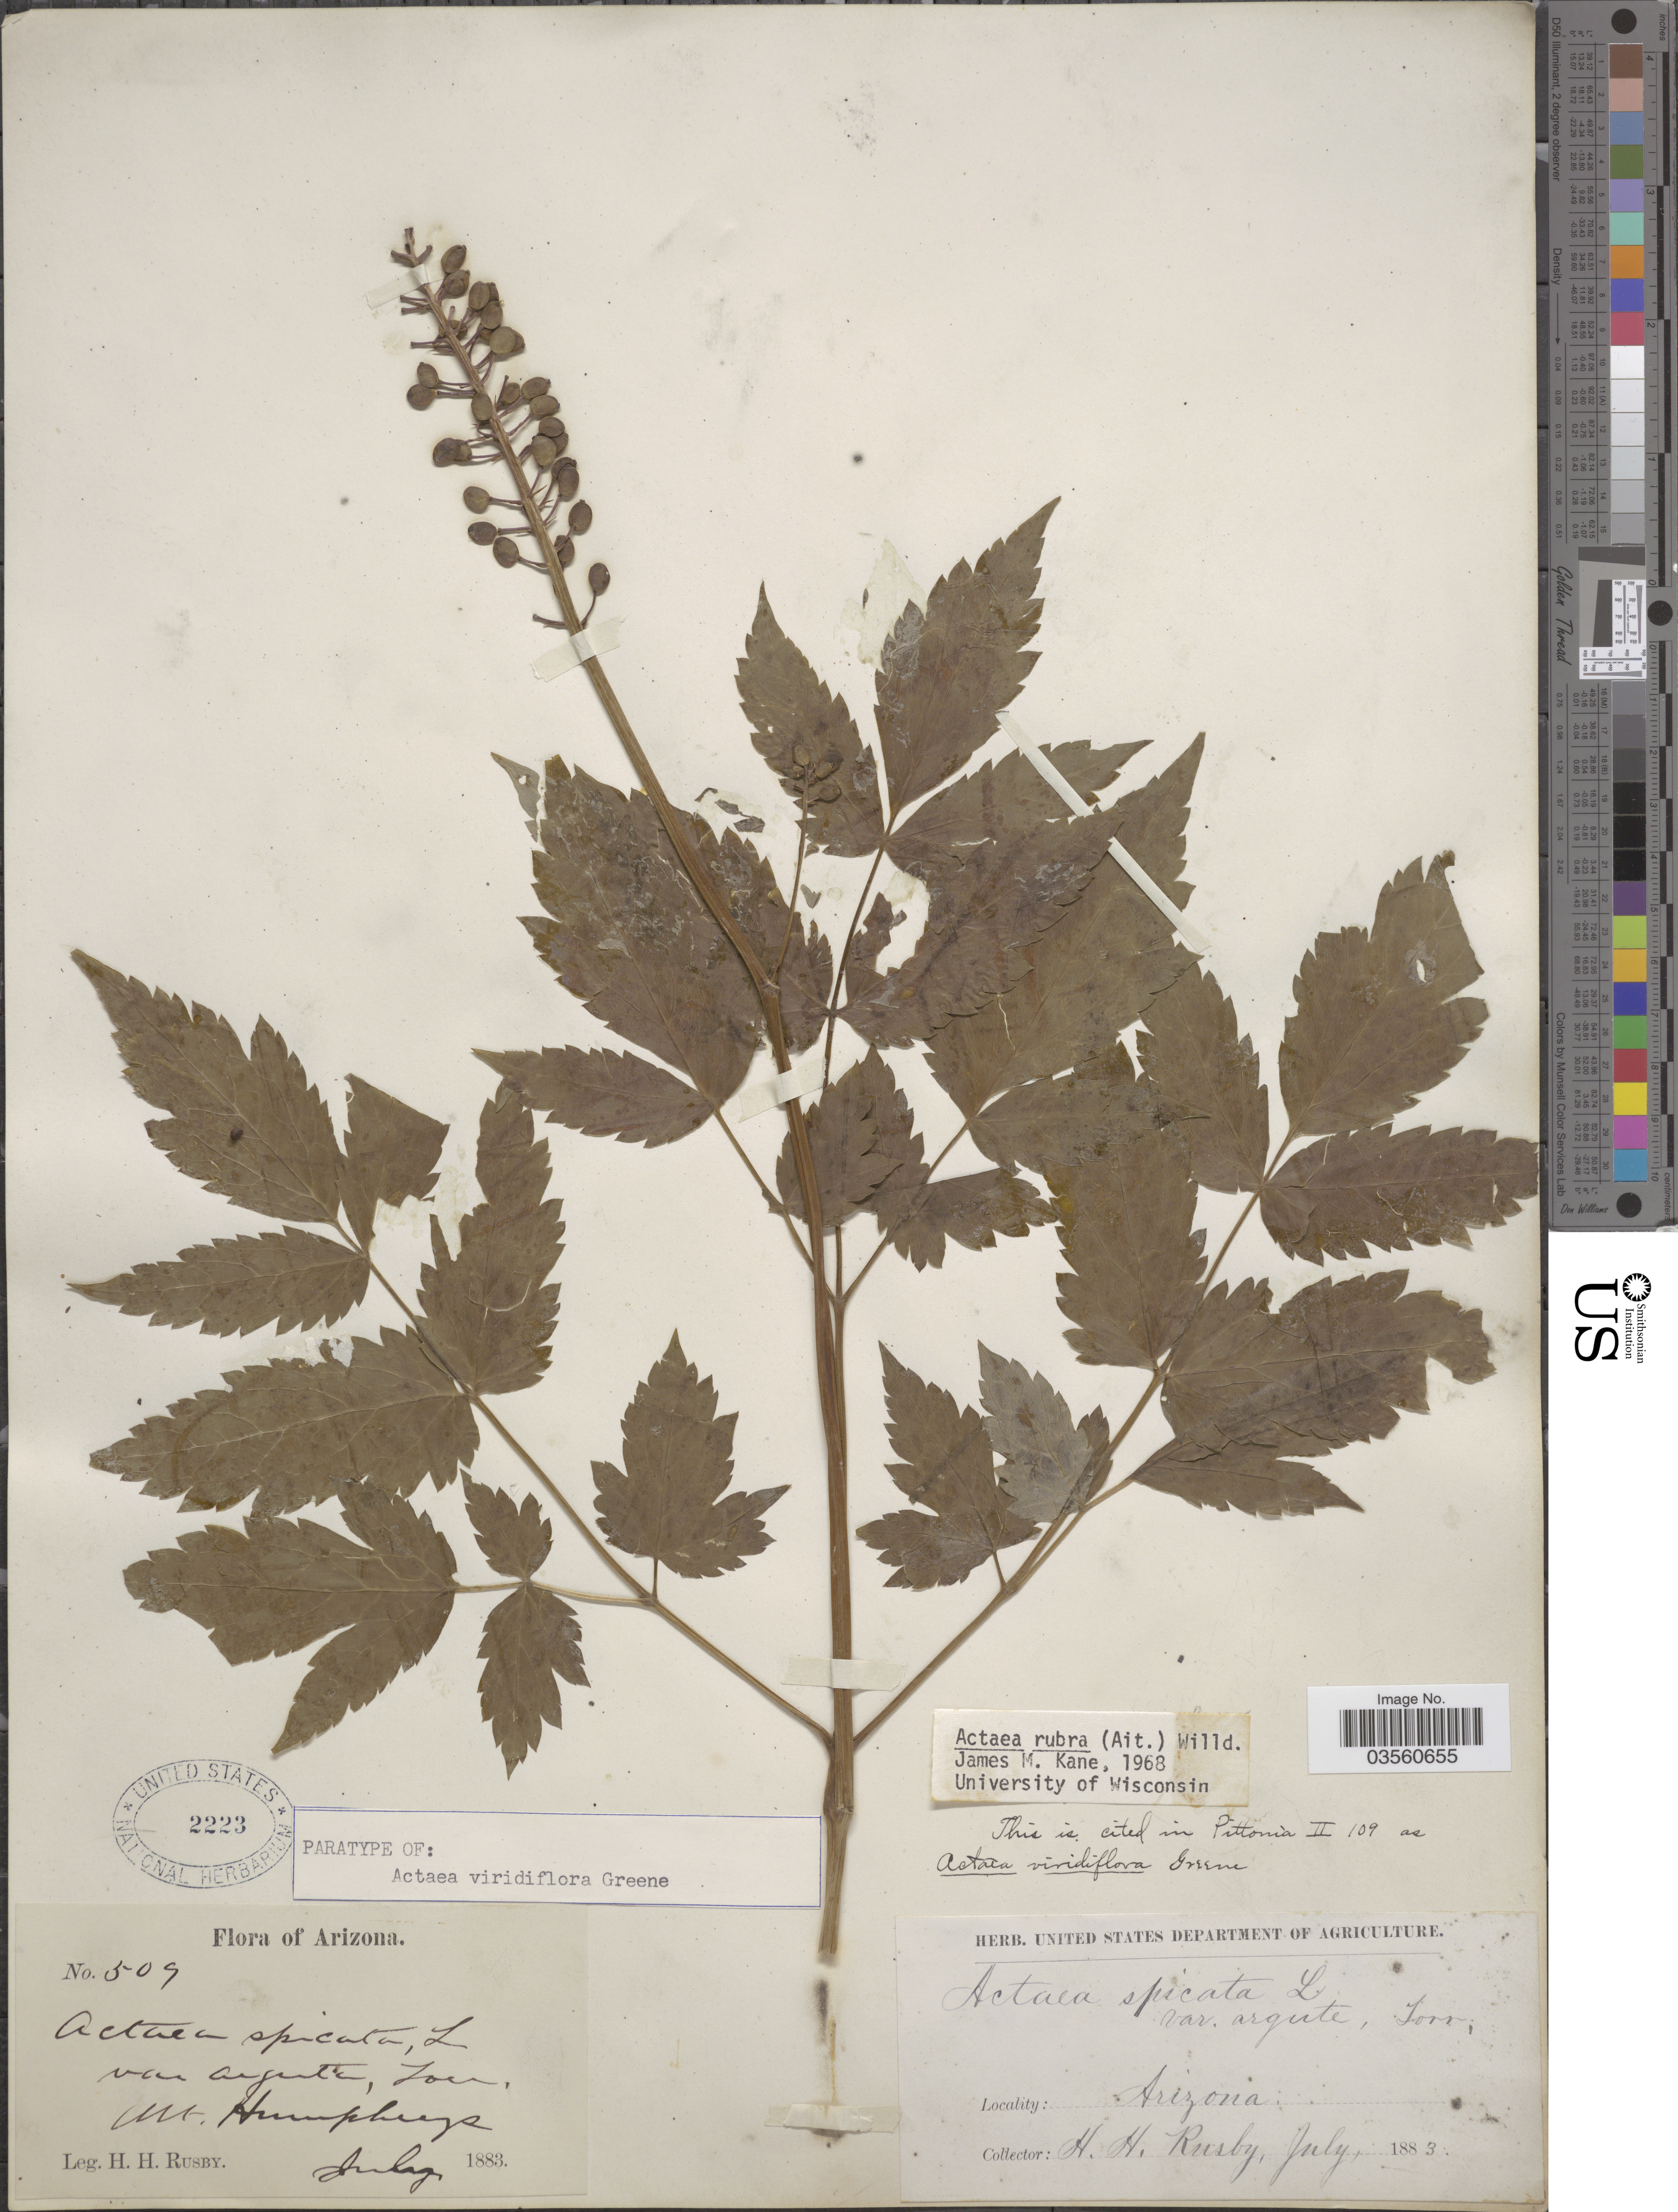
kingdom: Plantae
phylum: Tracheophyta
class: Magnoliopsida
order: Ranunculales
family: Ranunculaceae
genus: Actaea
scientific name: Actaea rubra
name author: (Aiton) Willd.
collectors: H. H. Rusby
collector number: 509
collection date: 1883-07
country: United States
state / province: Arizona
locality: Mt. Humphreys.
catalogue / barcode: US 2223